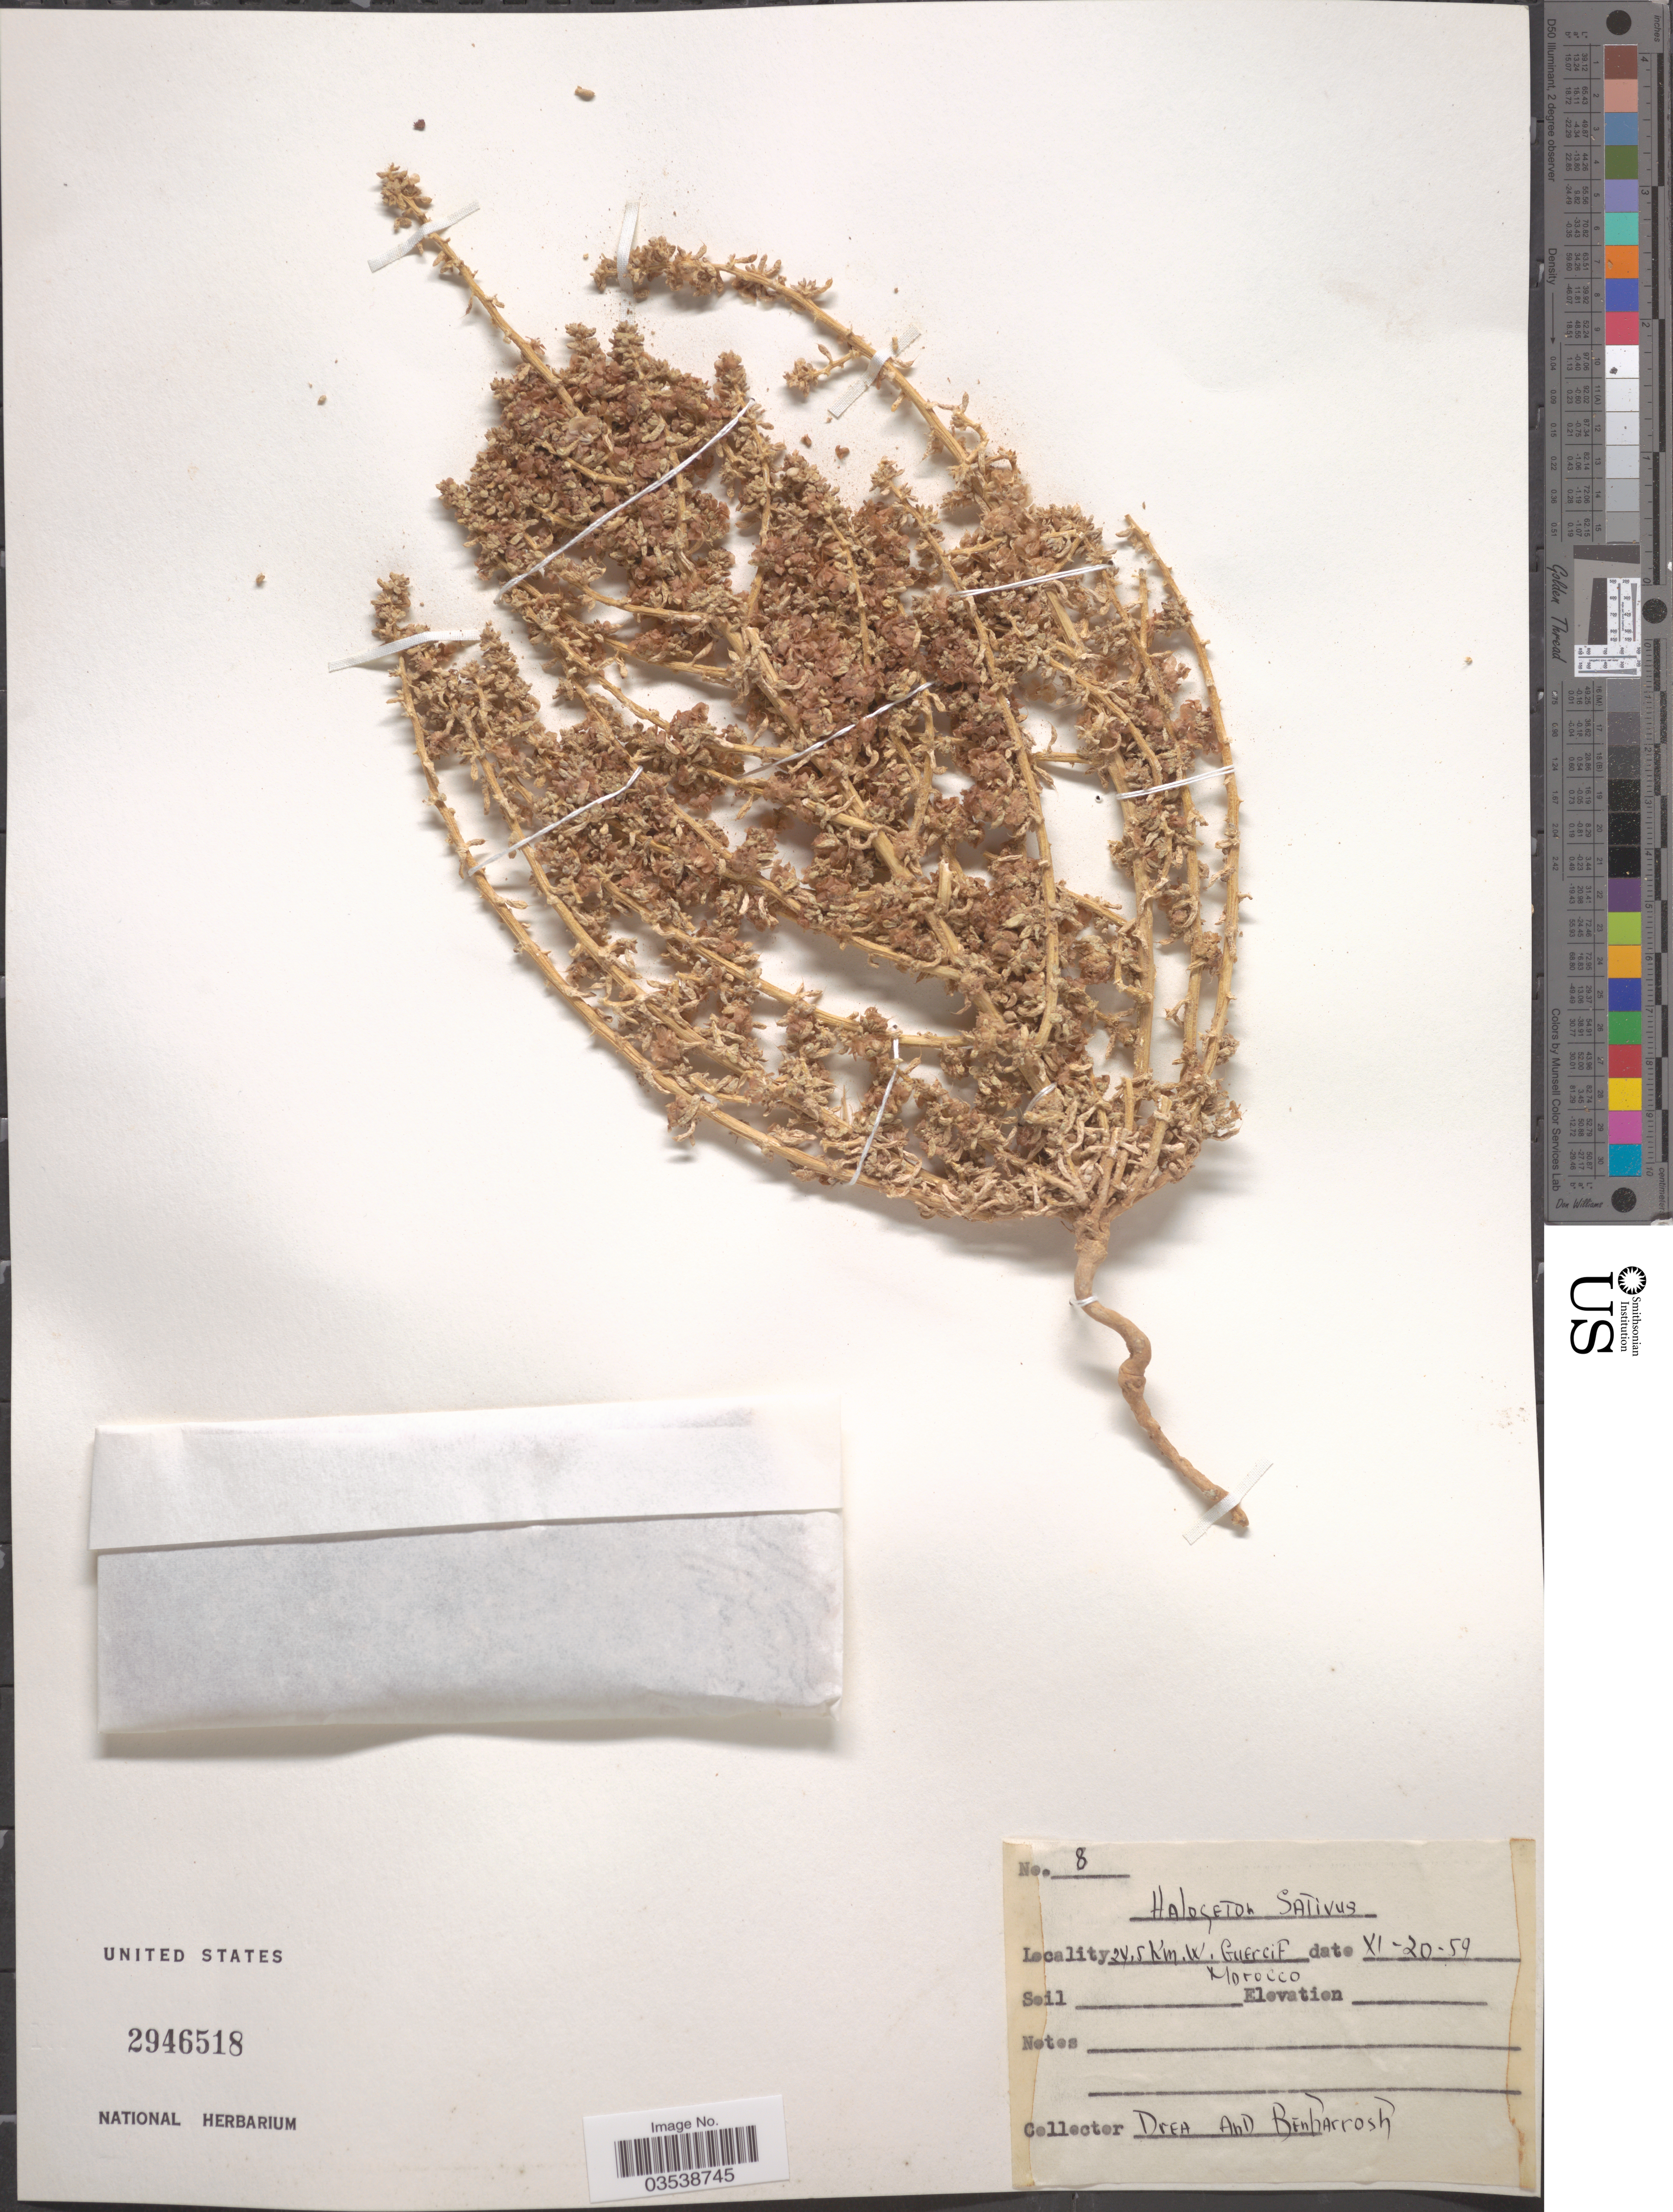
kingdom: Plantae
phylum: Tracheophyta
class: Magnoliopsida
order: Caryophyllales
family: Amaranthaceae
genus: Halogeton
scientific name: Halogeton sativus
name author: (L.) Moq.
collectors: Drea & -- Benharrosh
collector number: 8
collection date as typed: Transcribed d/m/y: 20/11/59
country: Morocco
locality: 24.5 Km. W. Guercif.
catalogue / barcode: US 2946518